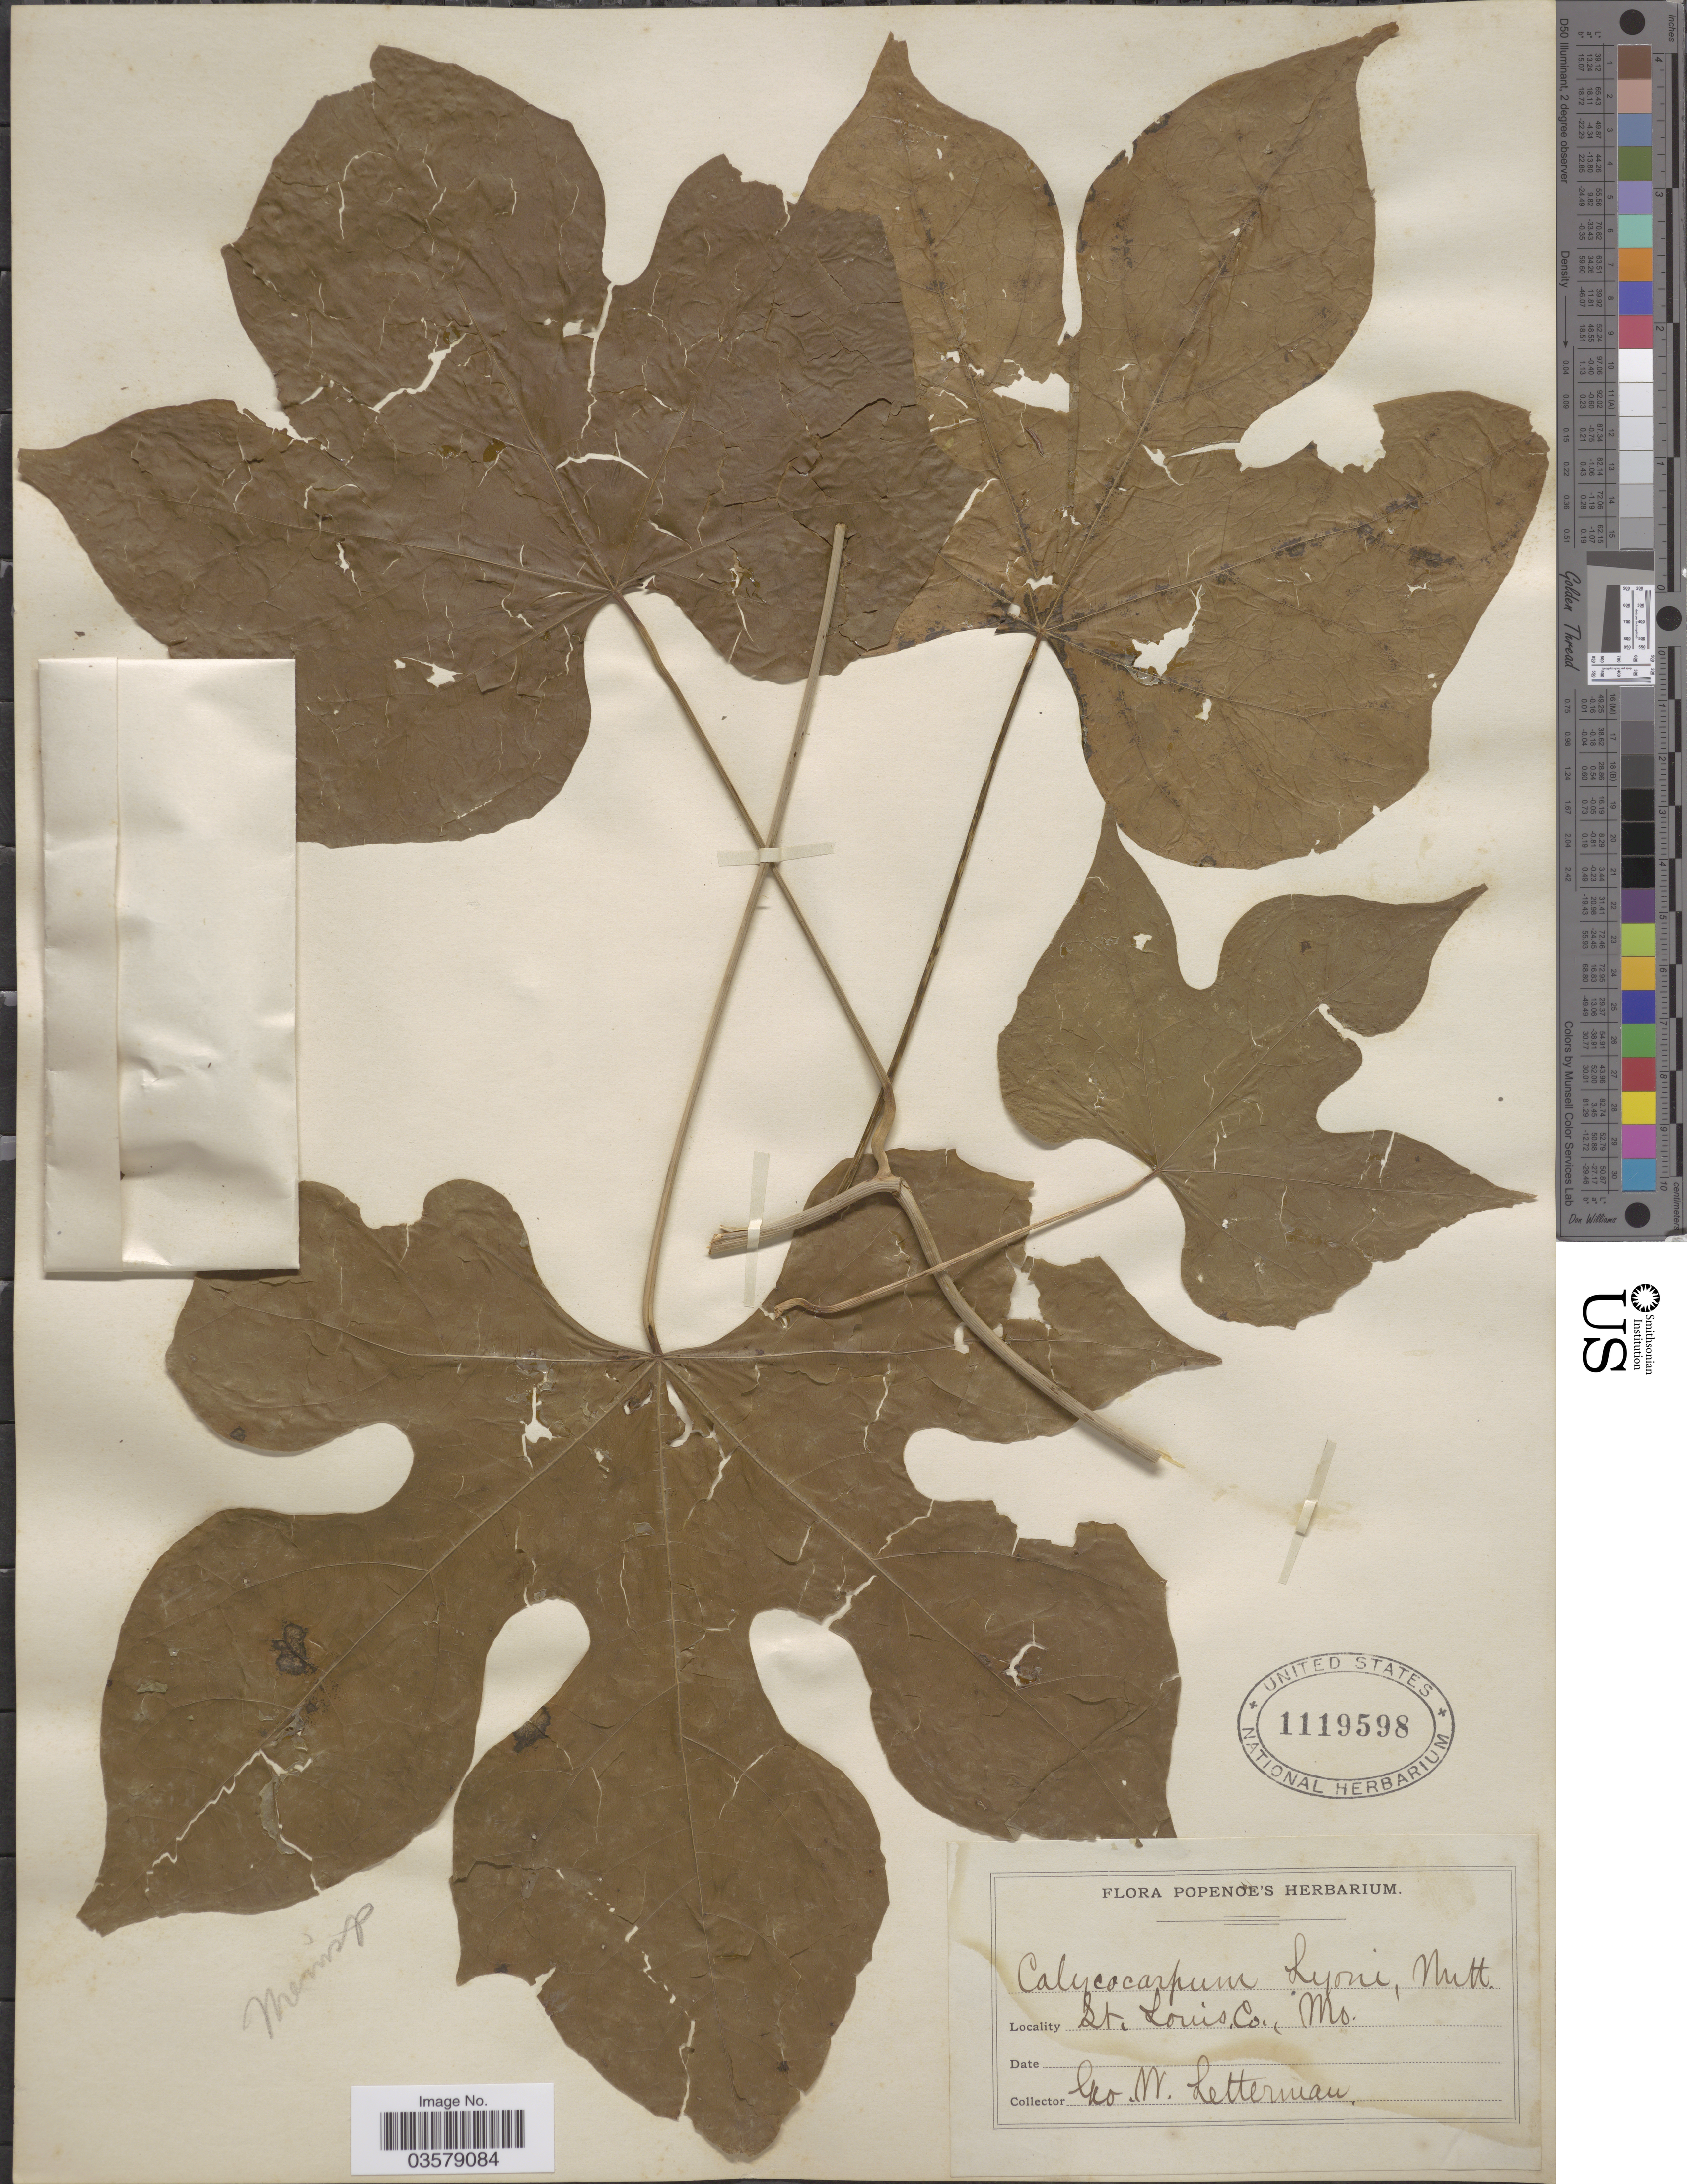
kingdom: Plantae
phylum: Tracheophyta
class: Magnoliopsida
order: Ranunculales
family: Menispermaceae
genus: Calycocarpum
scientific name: Calycocarpum lyonii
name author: (Pursh) A. Gray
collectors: G. W. Letterman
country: United States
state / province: Missouri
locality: St. Louis. Co.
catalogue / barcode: US 1119598